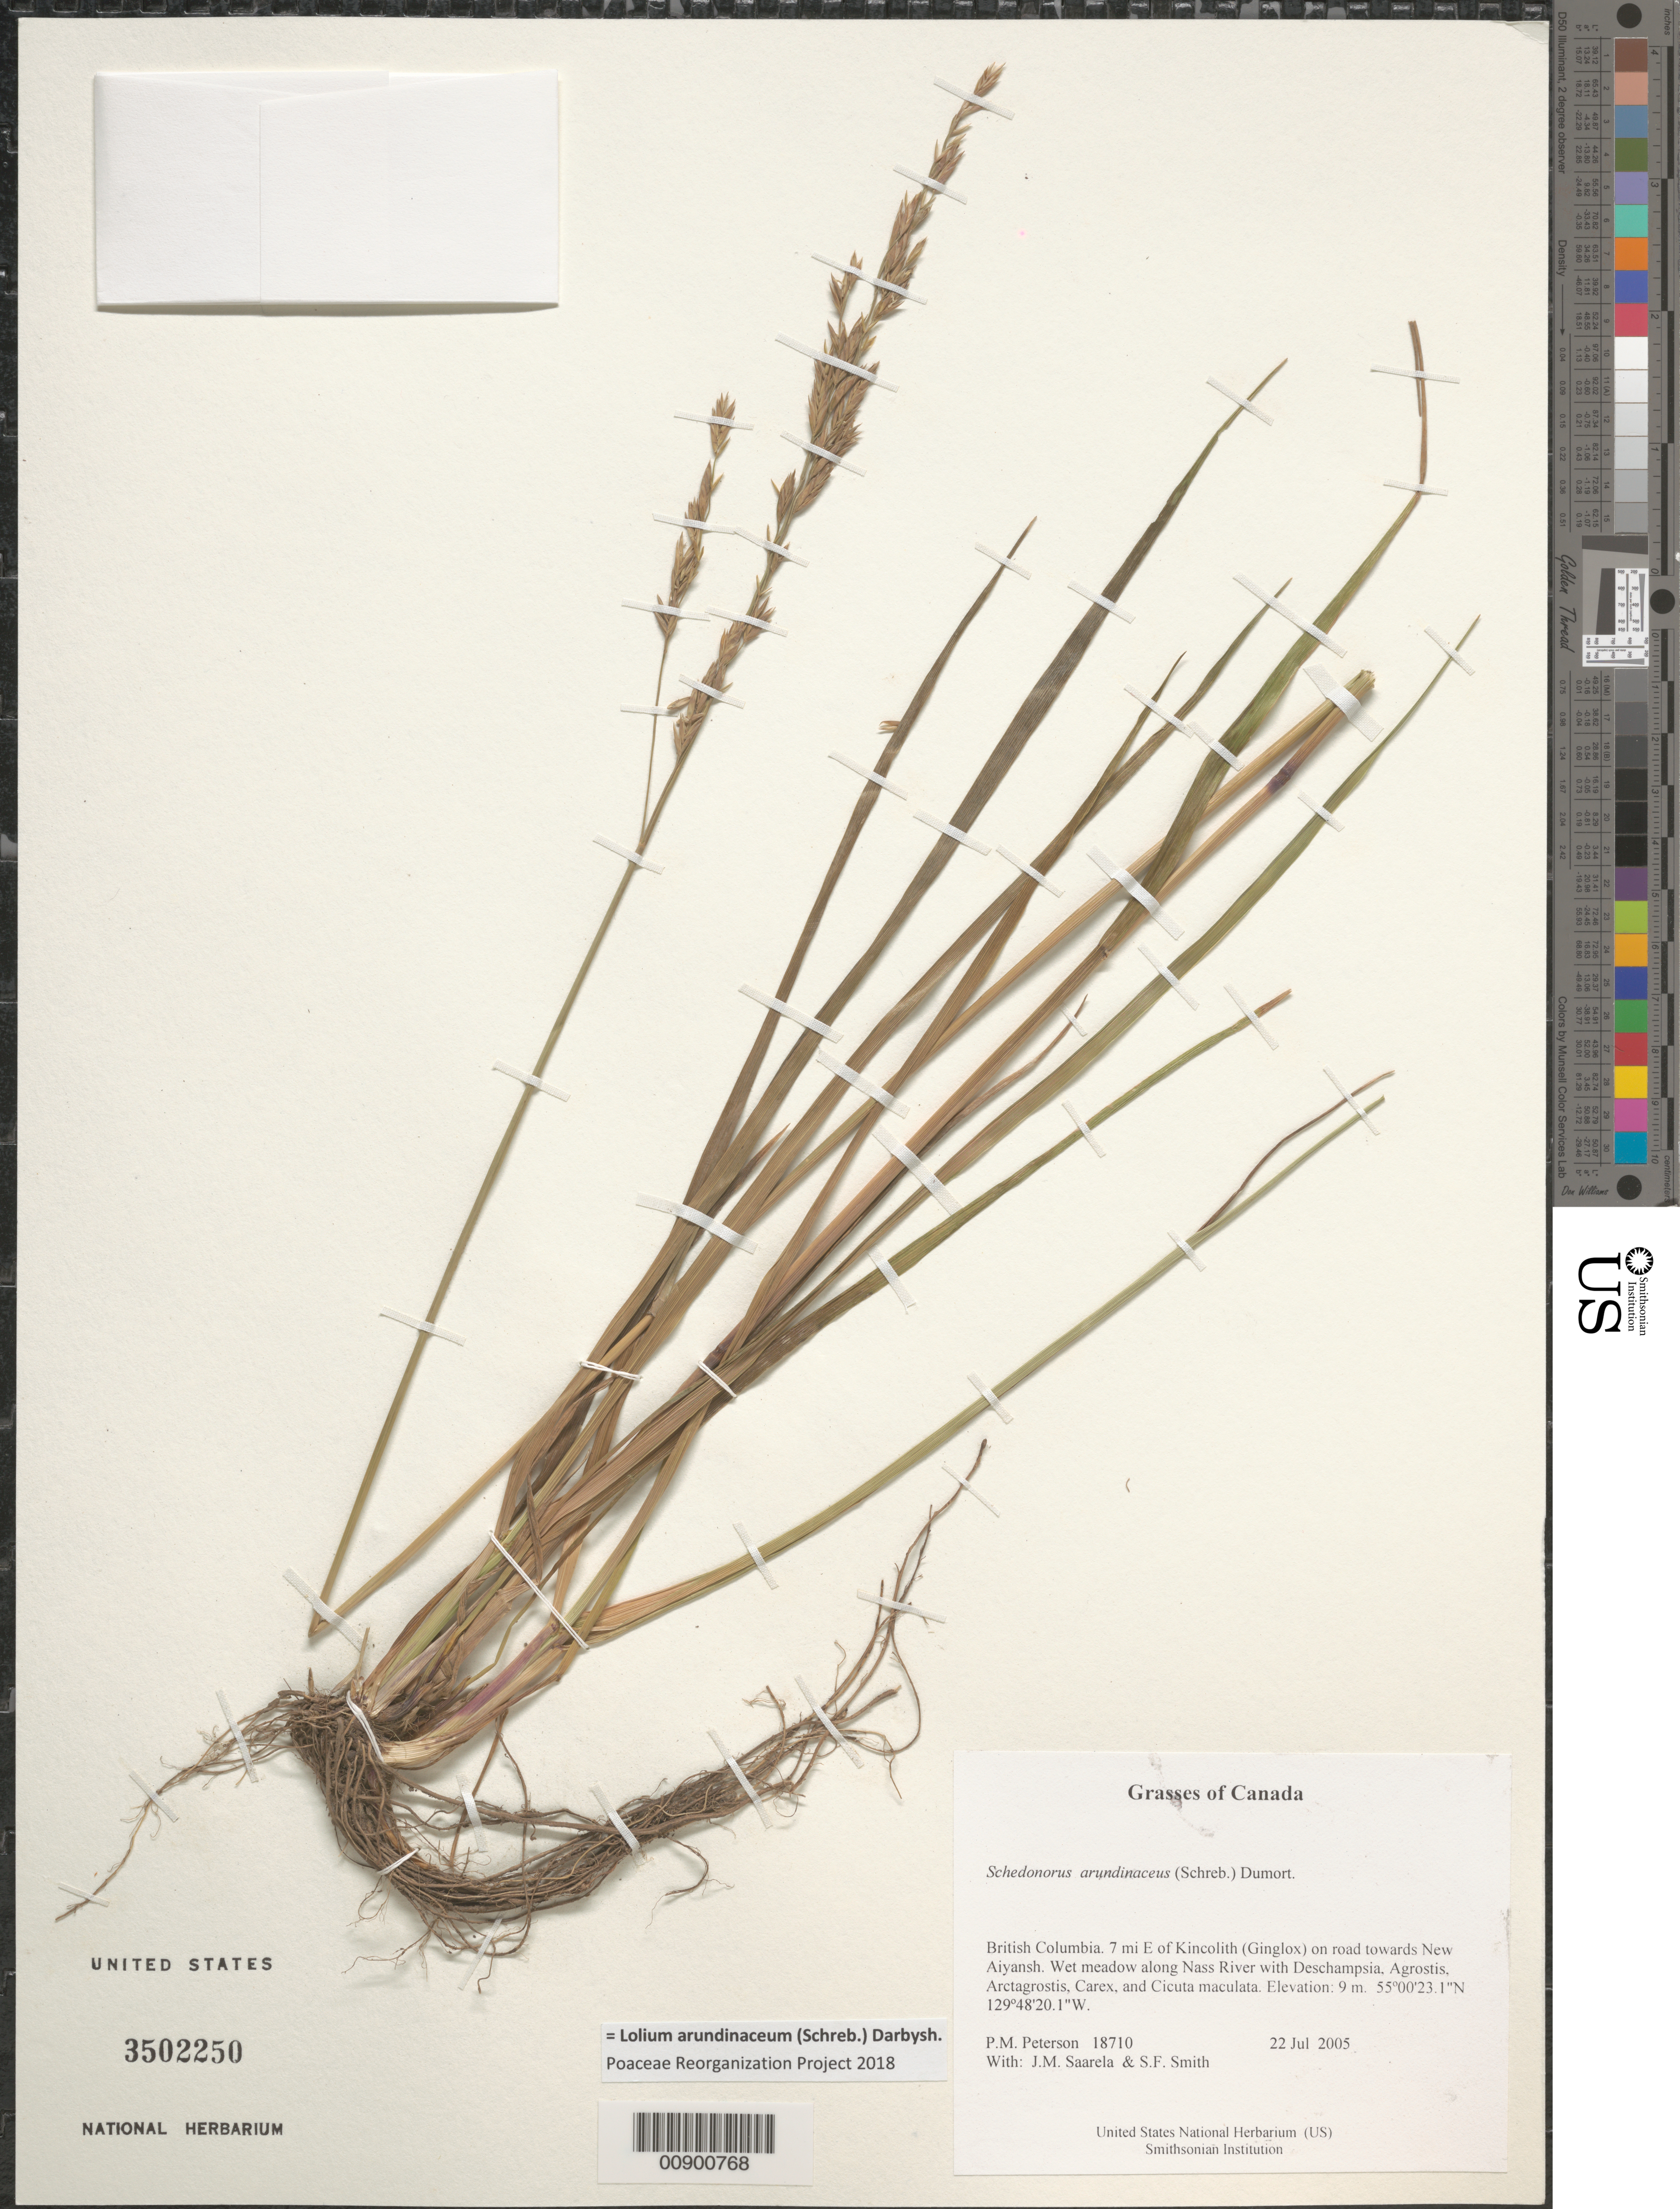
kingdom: Plantae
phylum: Tracheophyta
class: Liliopsida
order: Poales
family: Poaceae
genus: Lolium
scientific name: Lolium arundinaceum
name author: (Schreb.) Darbysh.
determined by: Poaceae Reorganization Project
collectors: P. M. Peterson, J. Saarela & S.F. Smith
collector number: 18710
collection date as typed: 22 Jul 2004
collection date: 2004-07-22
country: Canada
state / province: British Columbia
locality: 7 mi E of Kincolith (Ginglox) on road towards New Aiyansh. Wet meadow along Nass River with Deschampsia, Agrostis, Arctagrostis, Carex, and Cicuta maculata.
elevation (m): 9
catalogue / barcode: US 3502250